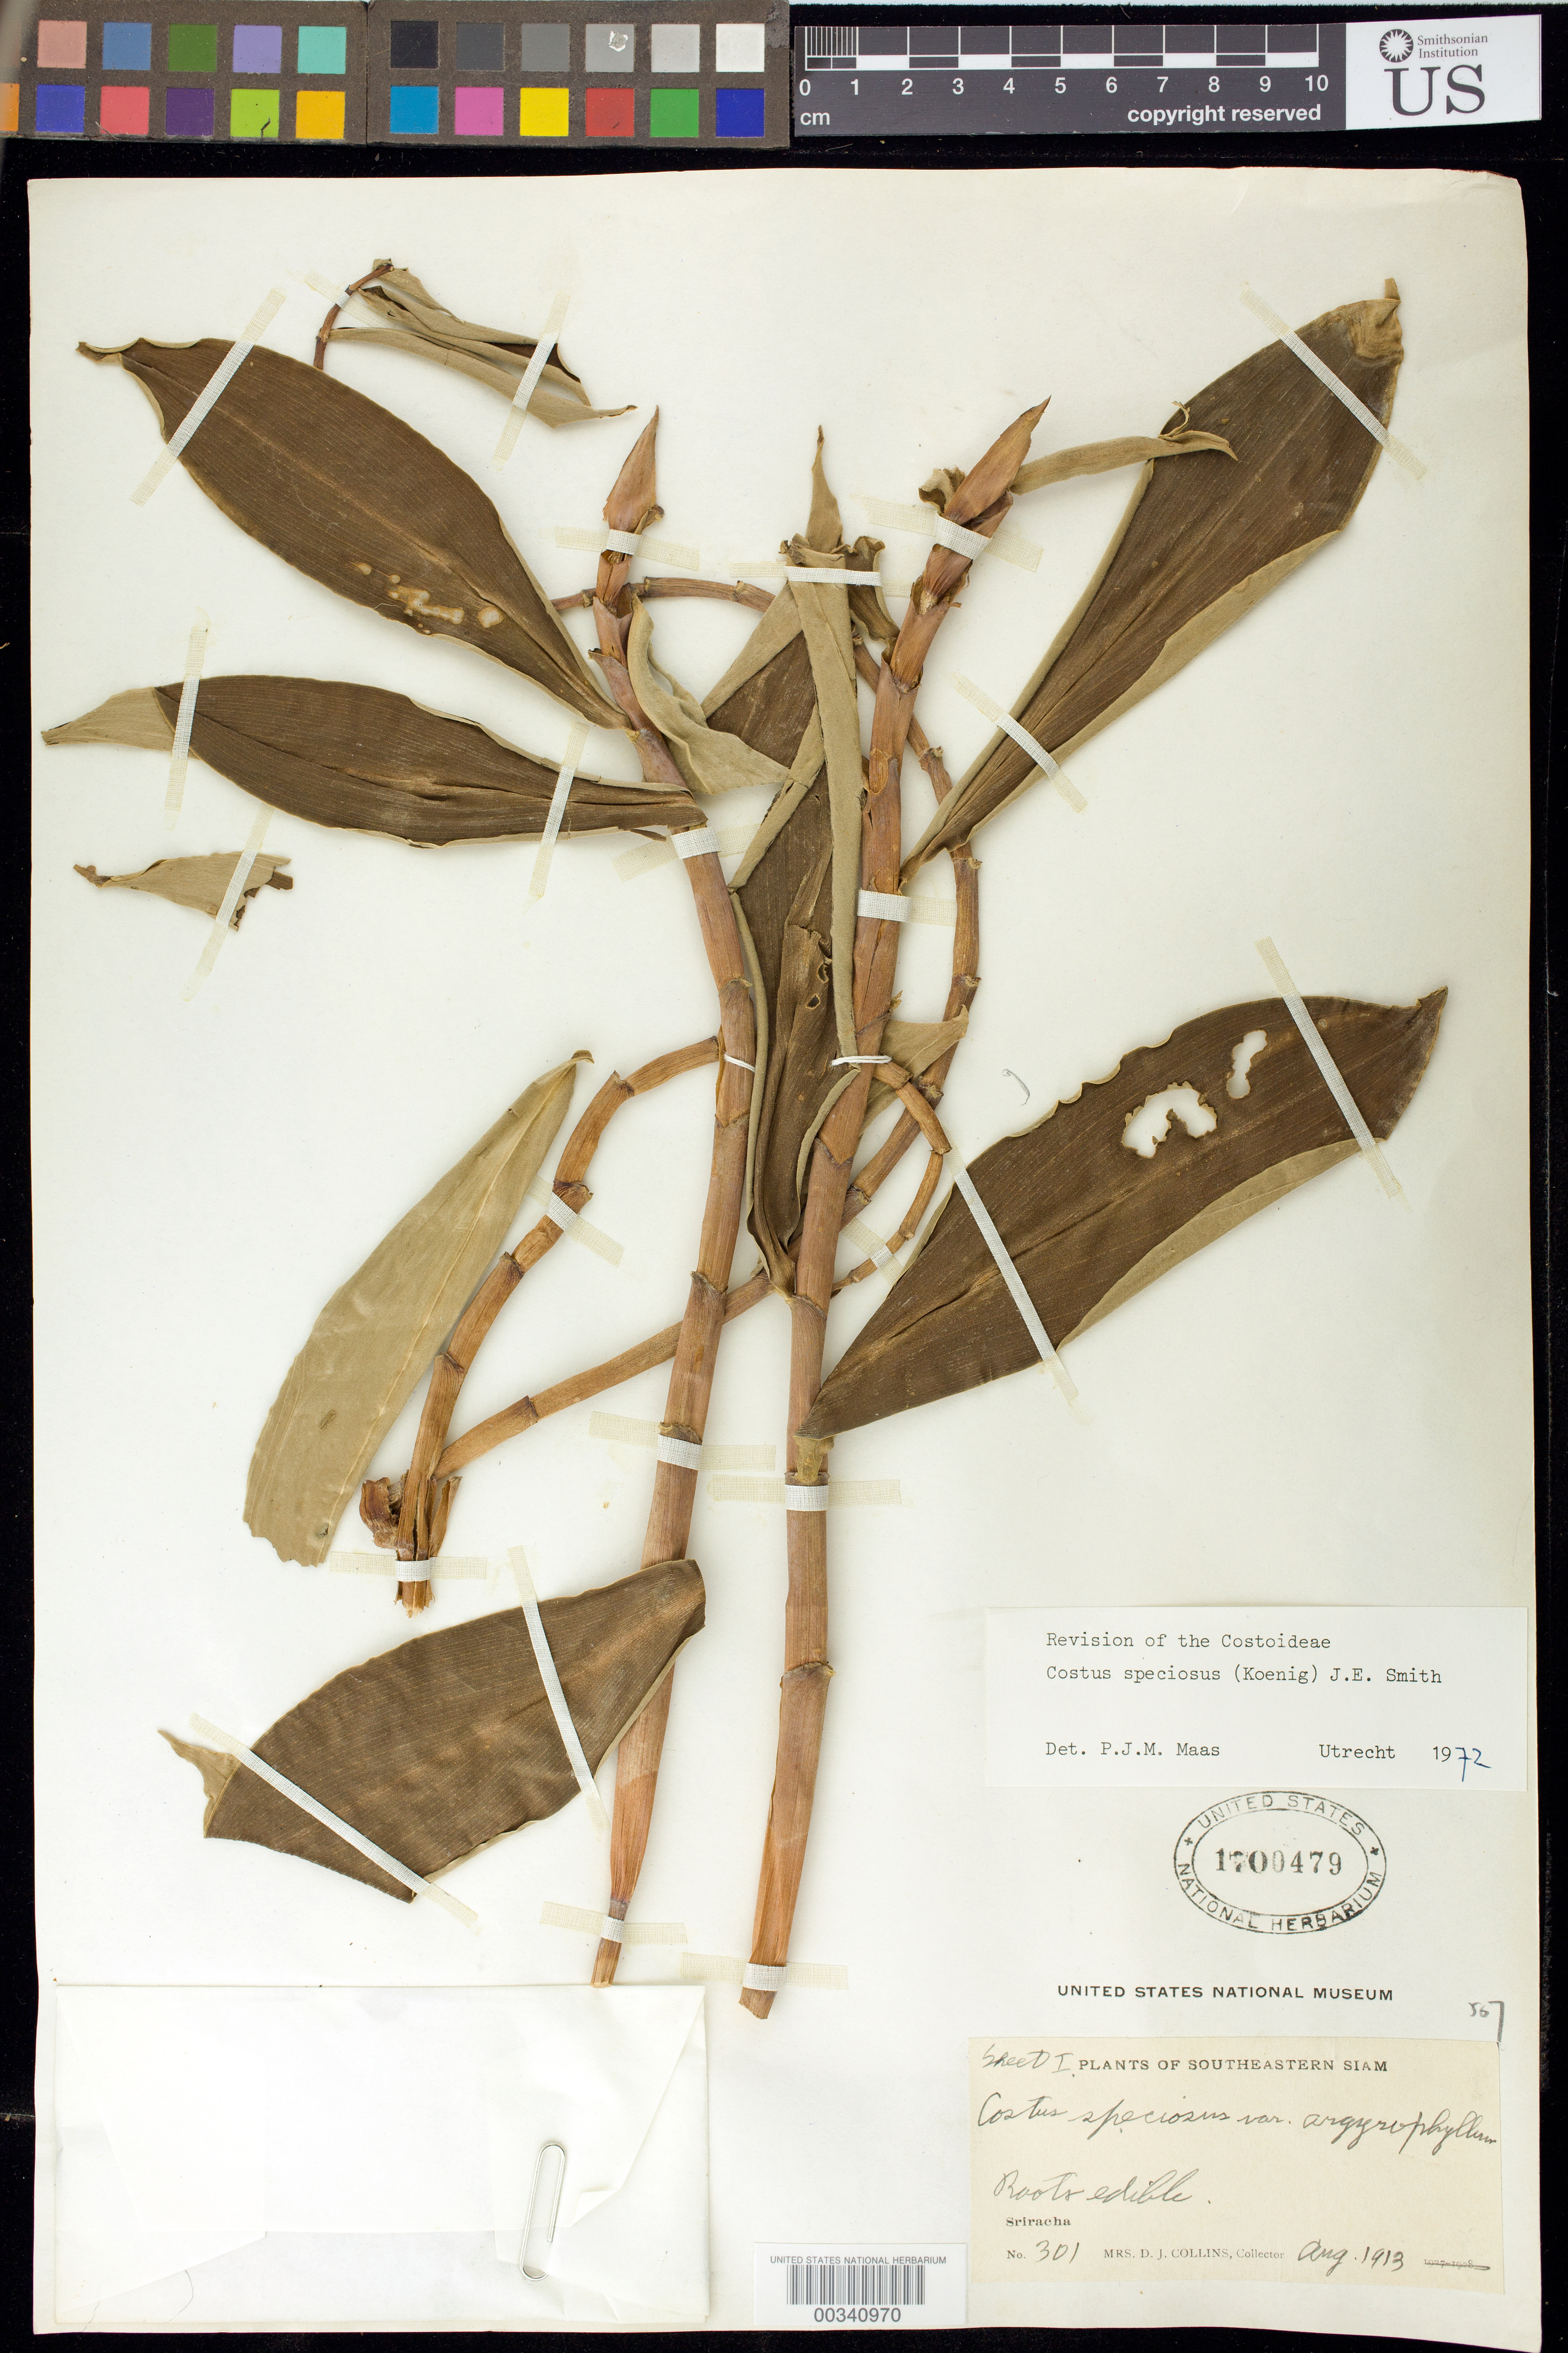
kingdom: Plantae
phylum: Tracheophyta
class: Liliopsida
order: Zingiberales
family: Costaceae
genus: Hellenia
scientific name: Hellenia speciosa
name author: (J. Koenig) S.R. Dutta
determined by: (US) Smithsonian Institution - National Museum of Natural History - Department of Botany (UNITED STATES)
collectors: Mrs. D. J. Collins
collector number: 301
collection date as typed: Aug 1913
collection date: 1913-08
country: Thailand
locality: Plants of southeastern siam, sriracha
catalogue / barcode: US 1700479